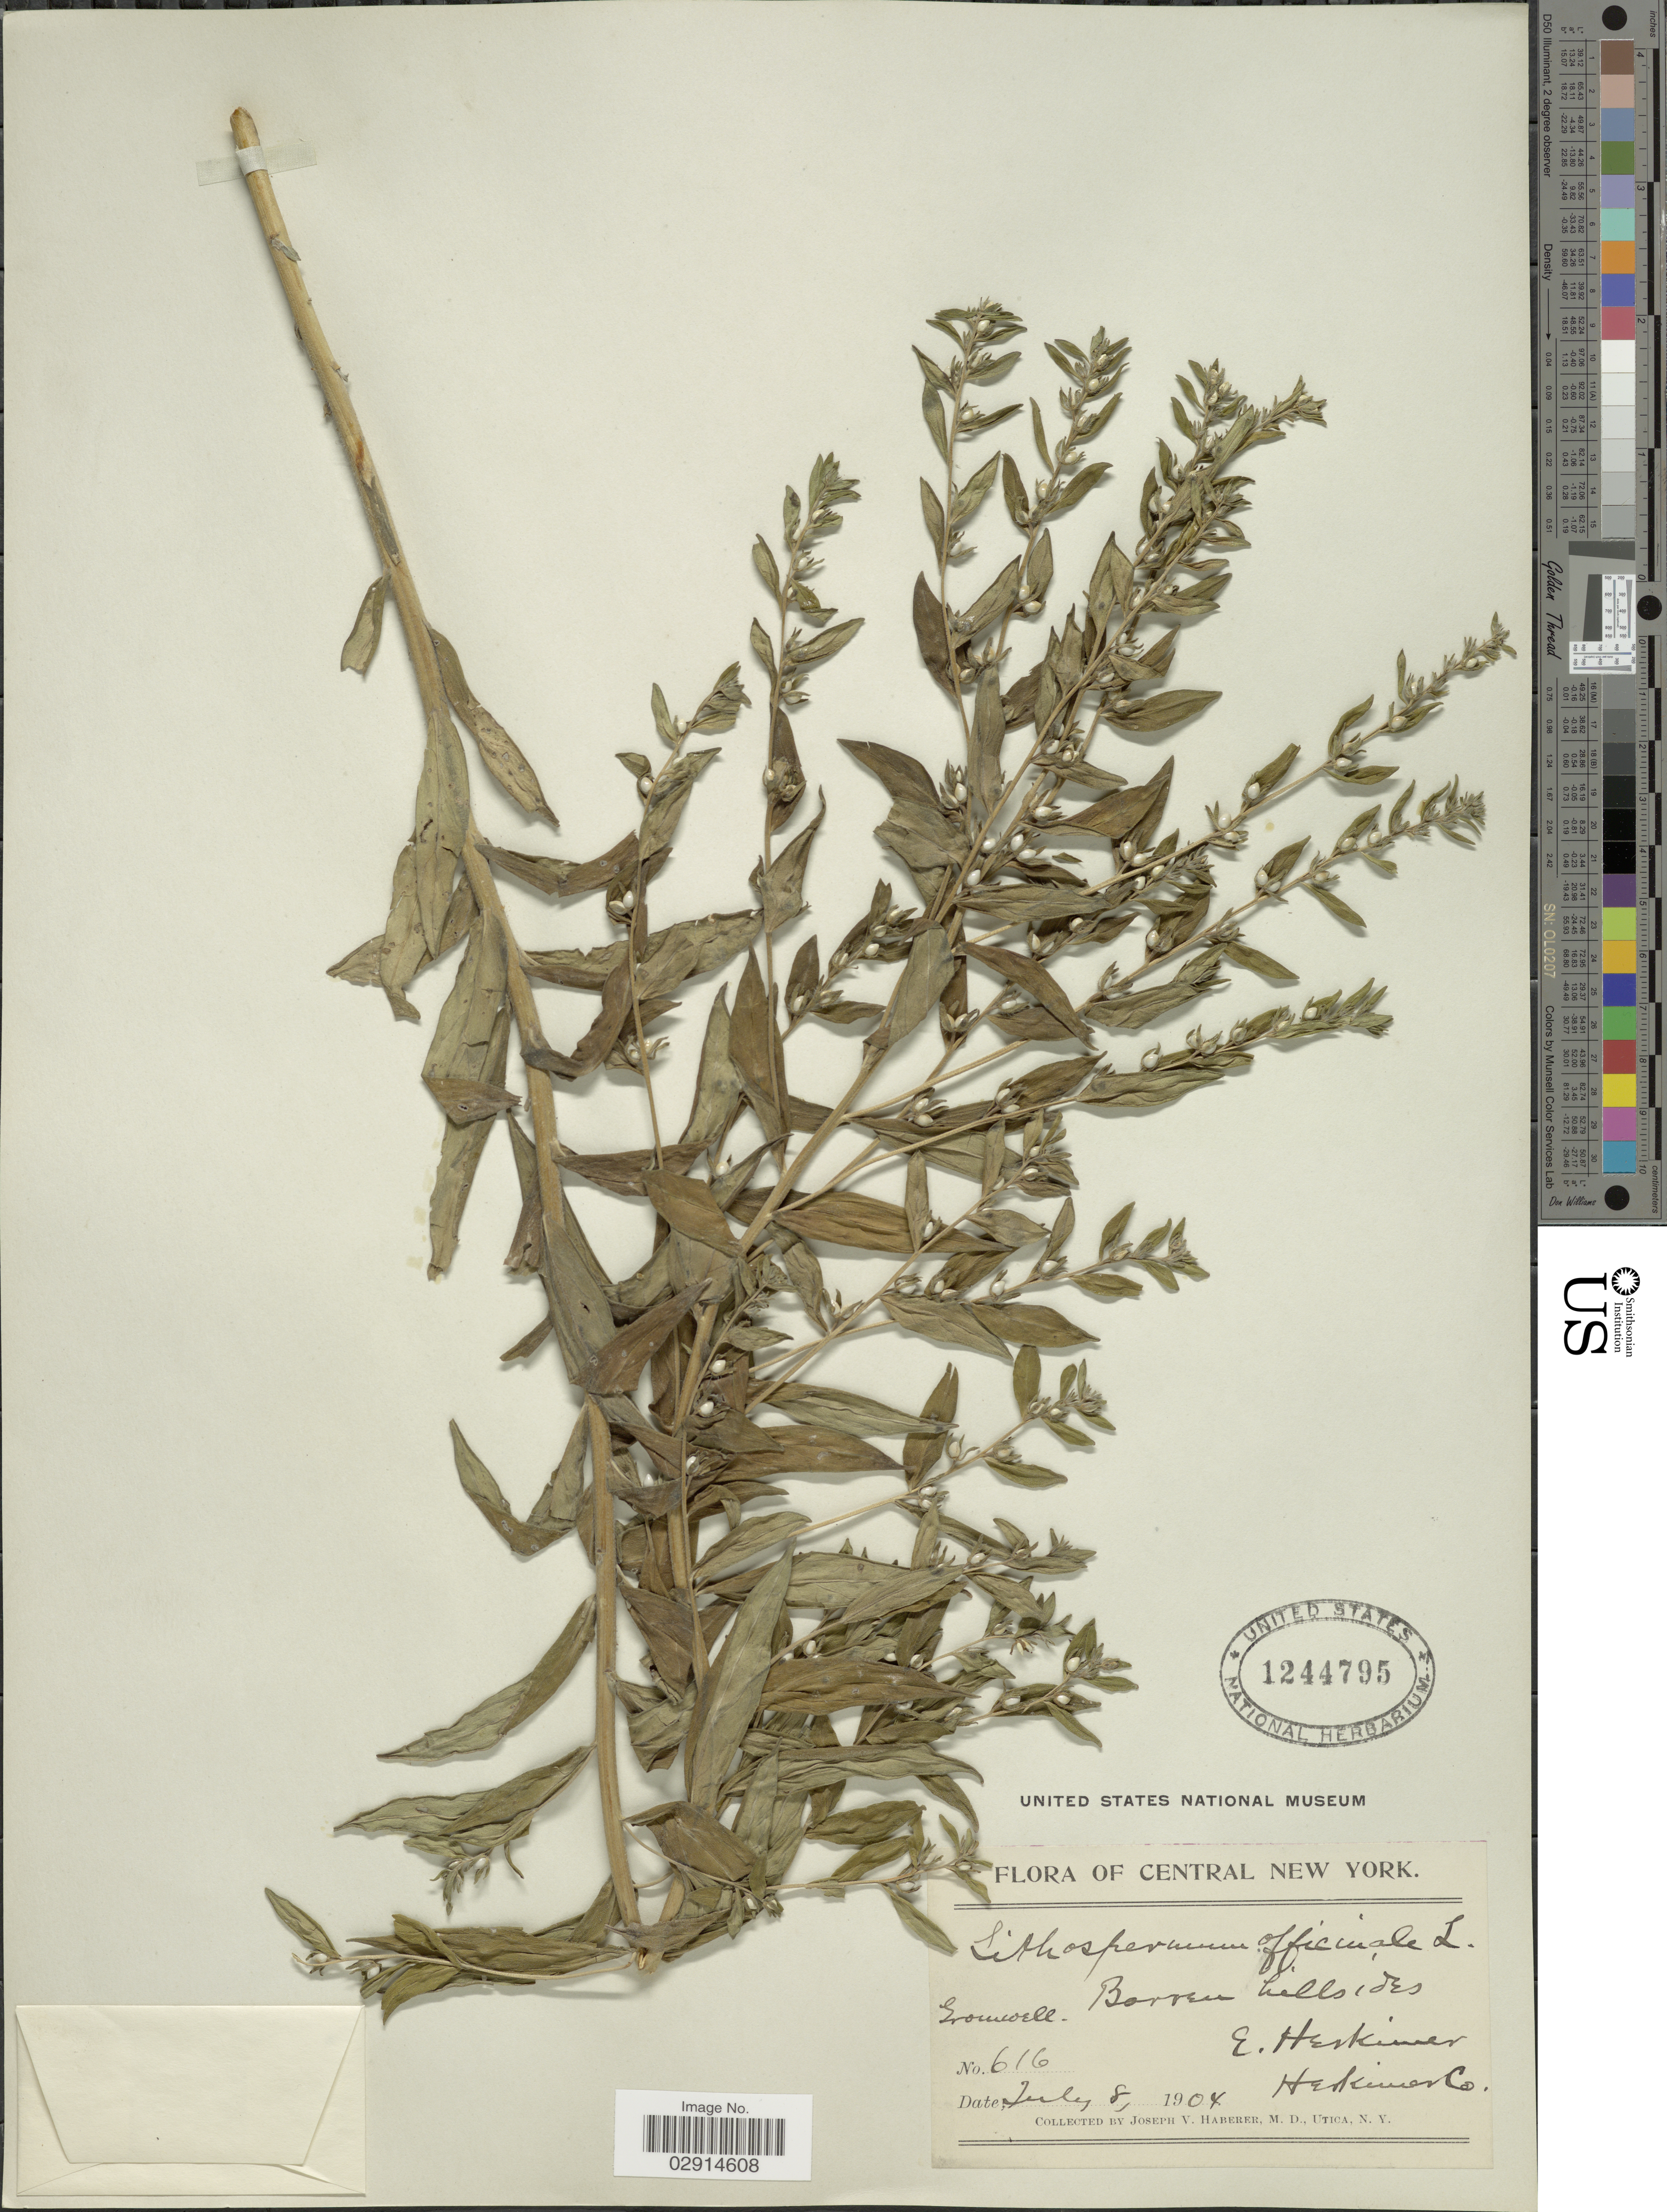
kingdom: Plantae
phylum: Tracheophyta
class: Magnoliopsida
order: Boraginales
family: Boraginaceae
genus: Lithospermum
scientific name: Lithospermum officinale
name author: L.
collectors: J. V. Haberer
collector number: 616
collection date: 1904-07-08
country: United States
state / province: New York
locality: Barren hillsides, E. Herkimer. Herkimer Co. Central New York.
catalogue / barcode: US 1244795